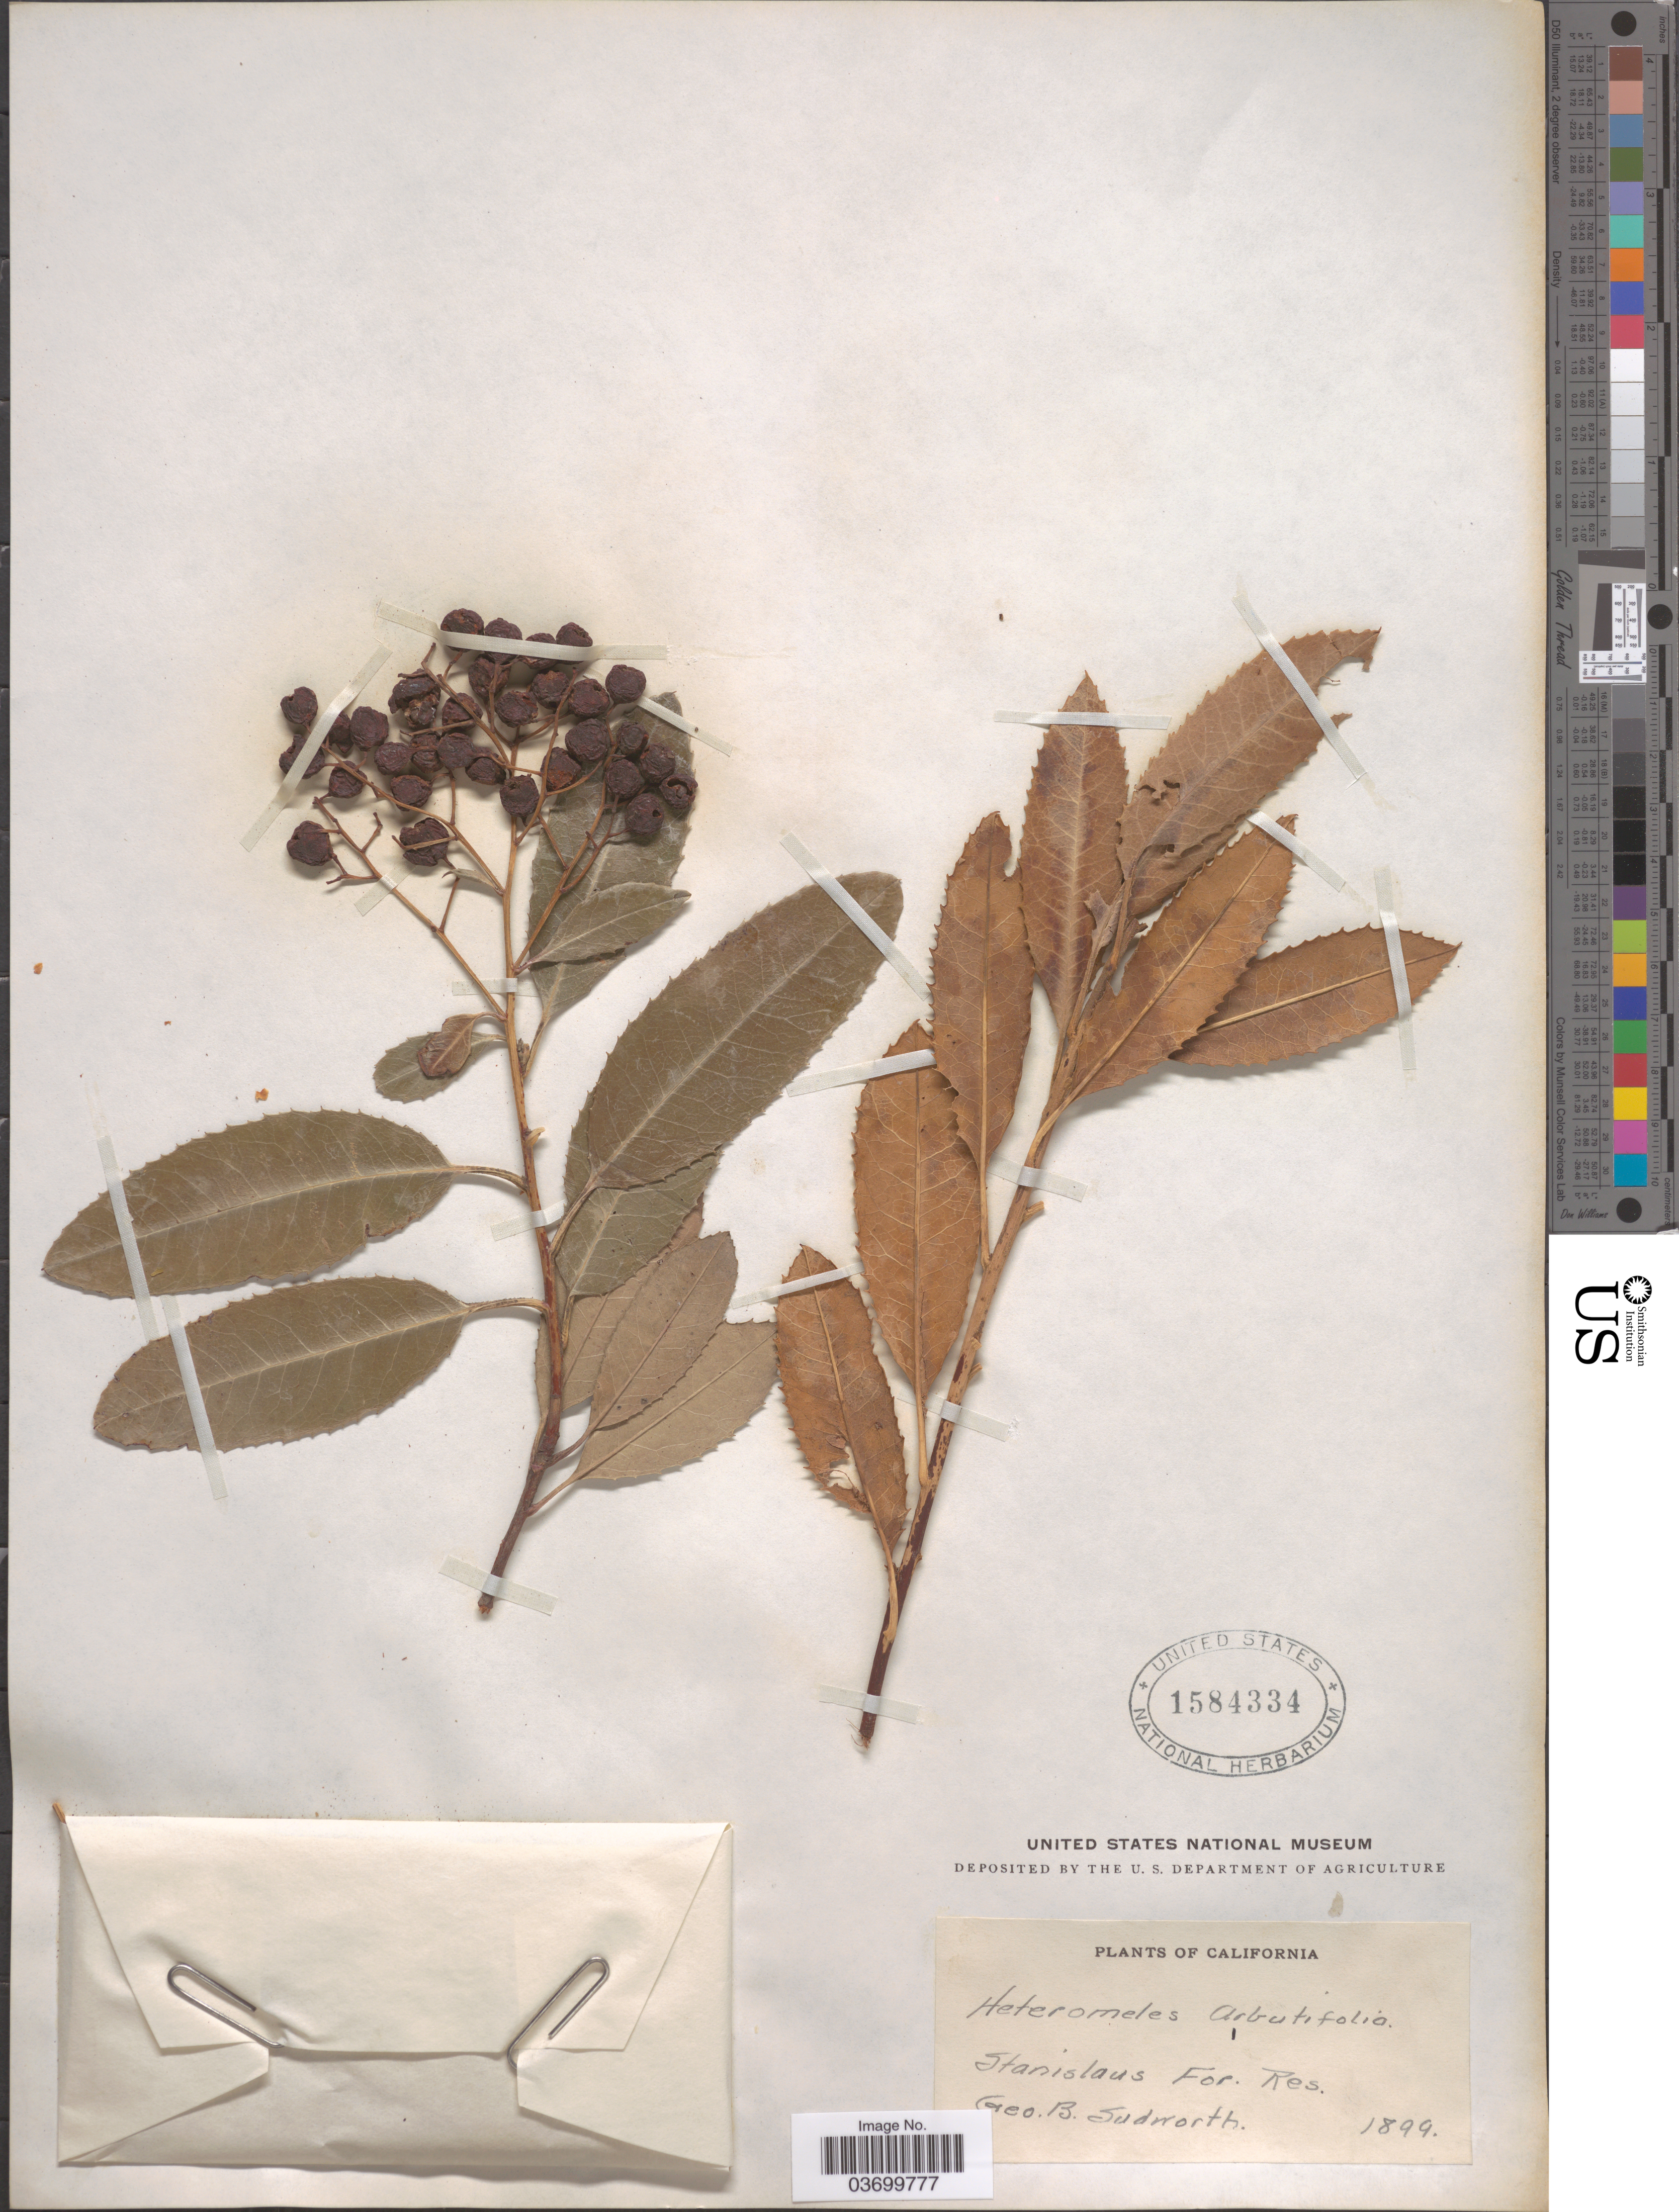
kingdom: Plantae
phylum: Tracheophyta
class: Magnoliopsida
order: Rosales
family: Rosaceae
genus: Heteromeles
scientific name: Heteromeles arbutifolia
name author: (Lindl.) Roemer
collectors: G. B. Sudworth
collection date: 1899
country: United States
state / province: California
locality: Stanislaus For. Res.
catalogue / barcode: US 1584334